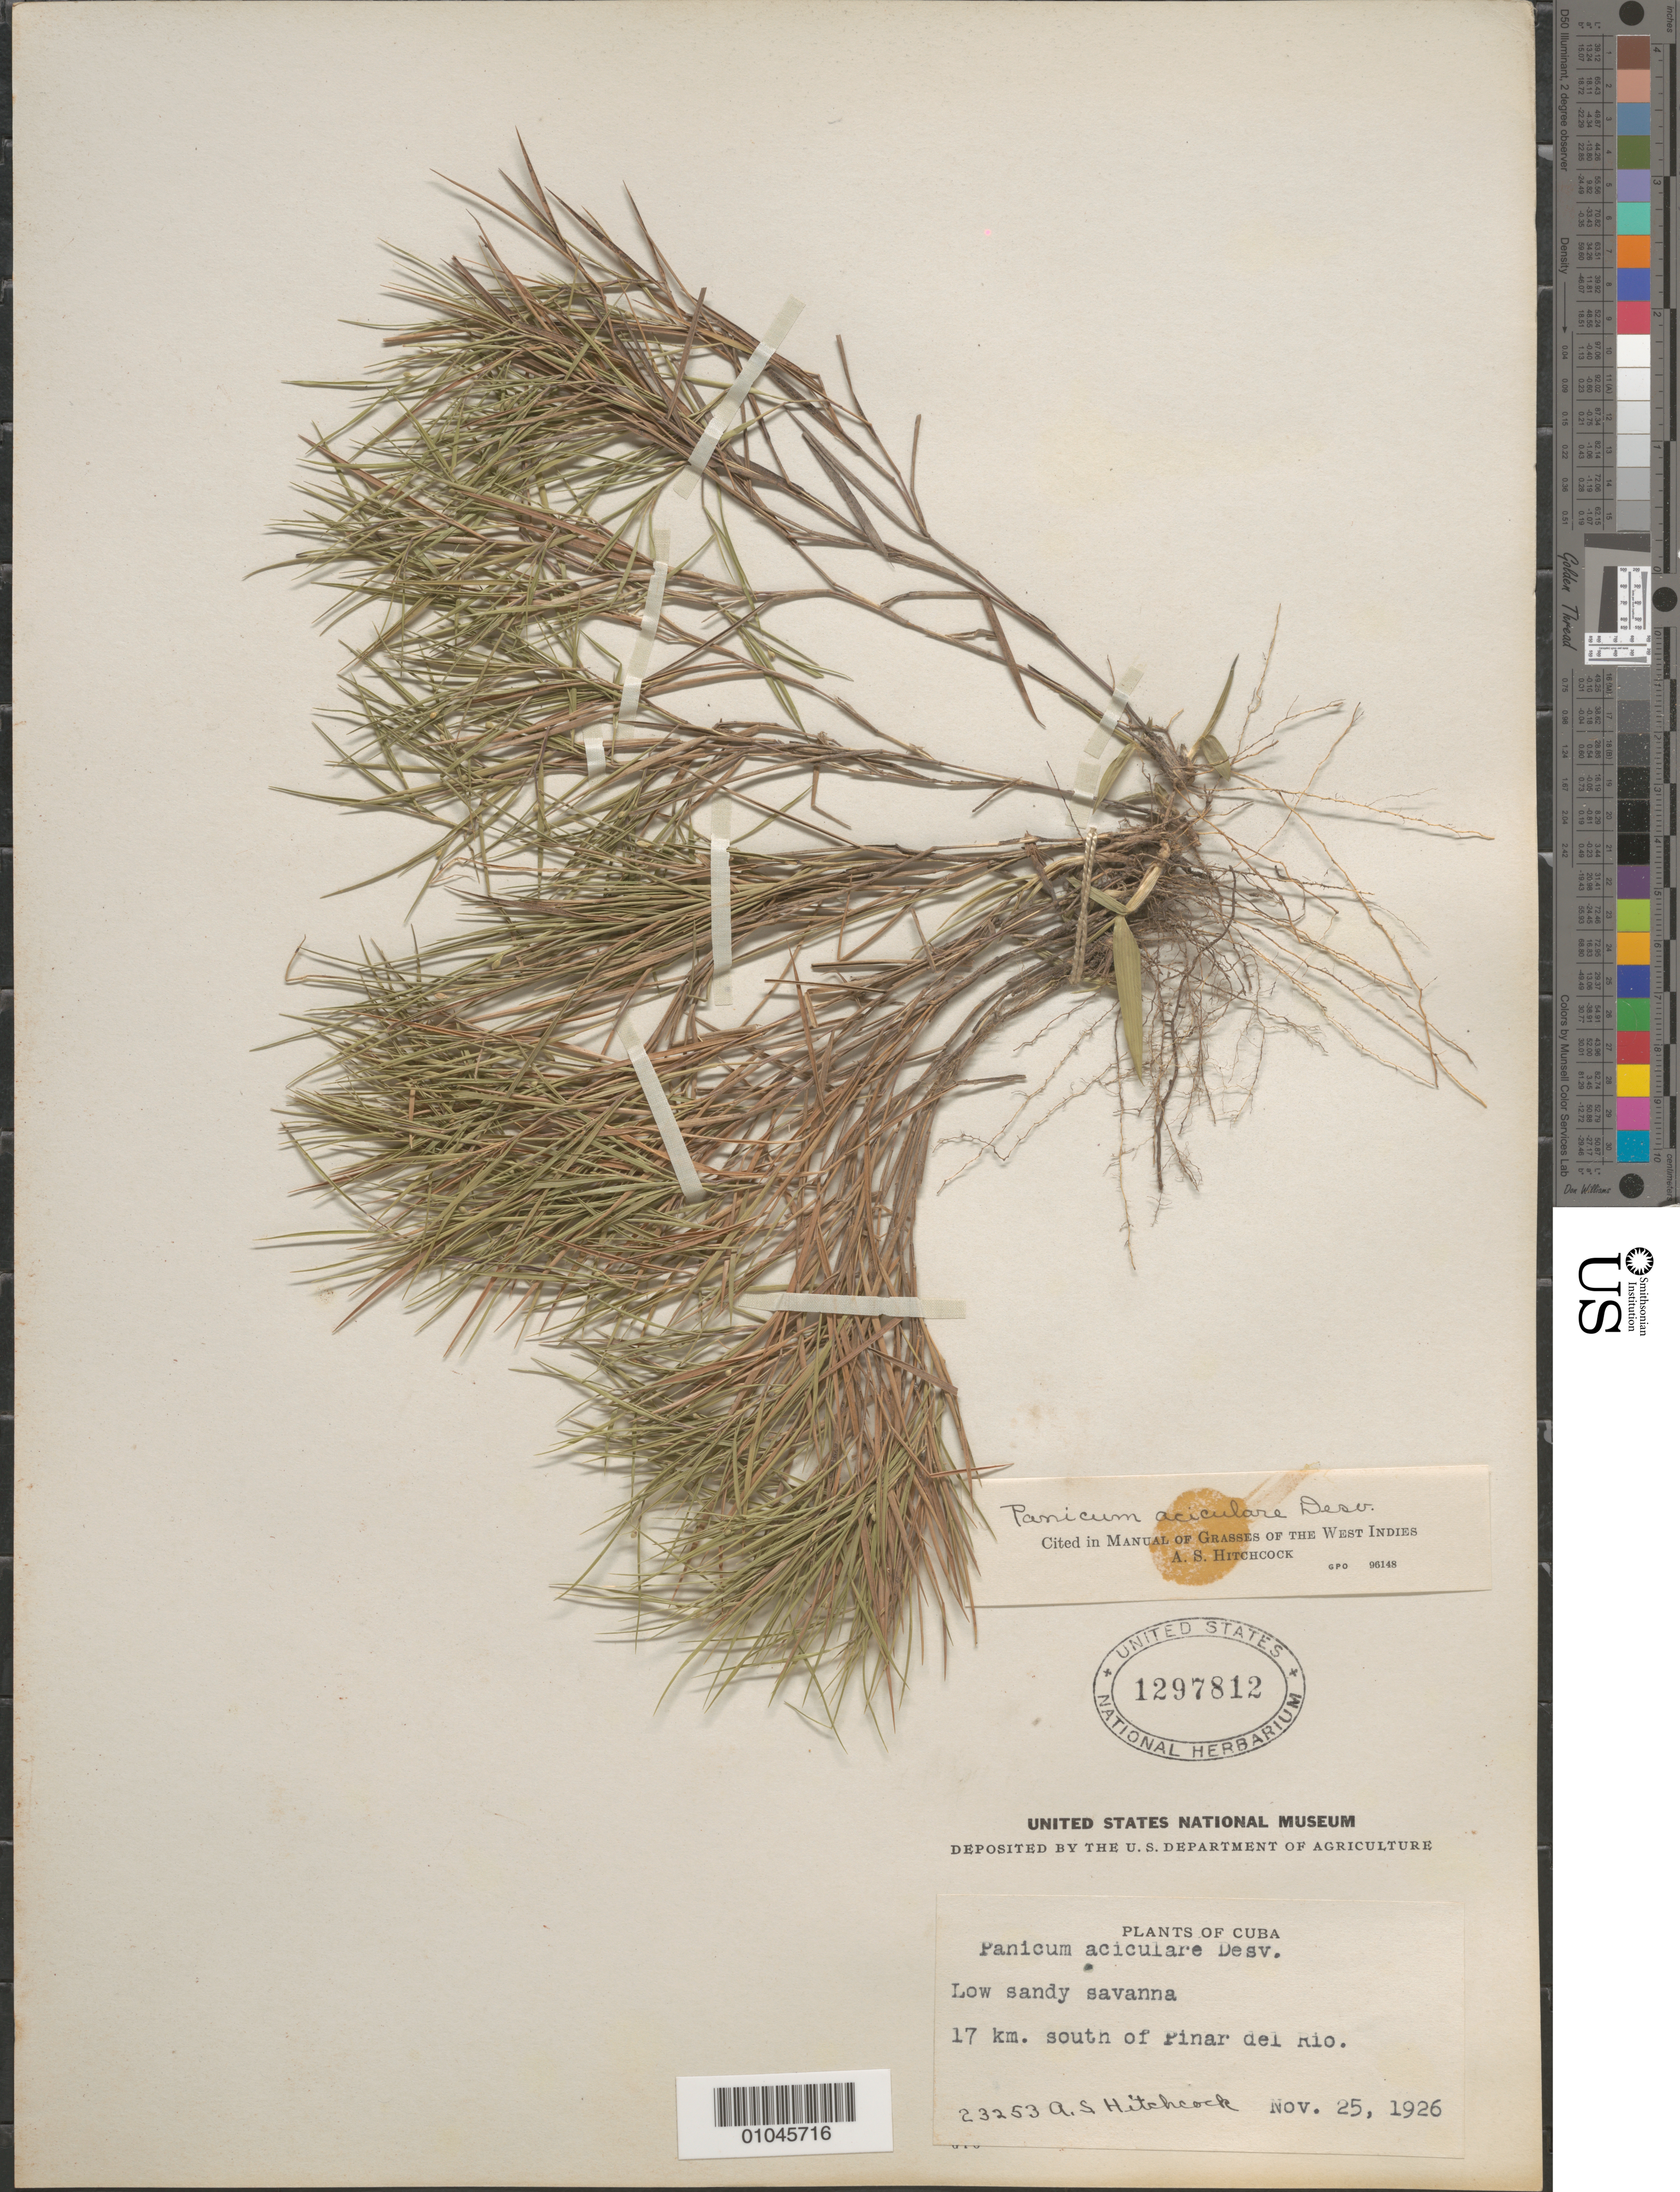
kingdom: Plantae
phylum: Tracheophyta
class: Liliopsida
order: Poales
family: Poaceae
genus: Panicum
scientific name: Panicum aciculare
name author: Desv. ex Poir.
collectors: A. S. Hitchcock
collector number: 23253a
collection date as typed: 25 Nov 1926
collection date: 1926-11-25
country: Cuba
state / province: Pinar del Rio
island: Cuba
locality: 17km S of Pinar del Rio Low sandy Savanna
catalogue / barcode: US 1297812